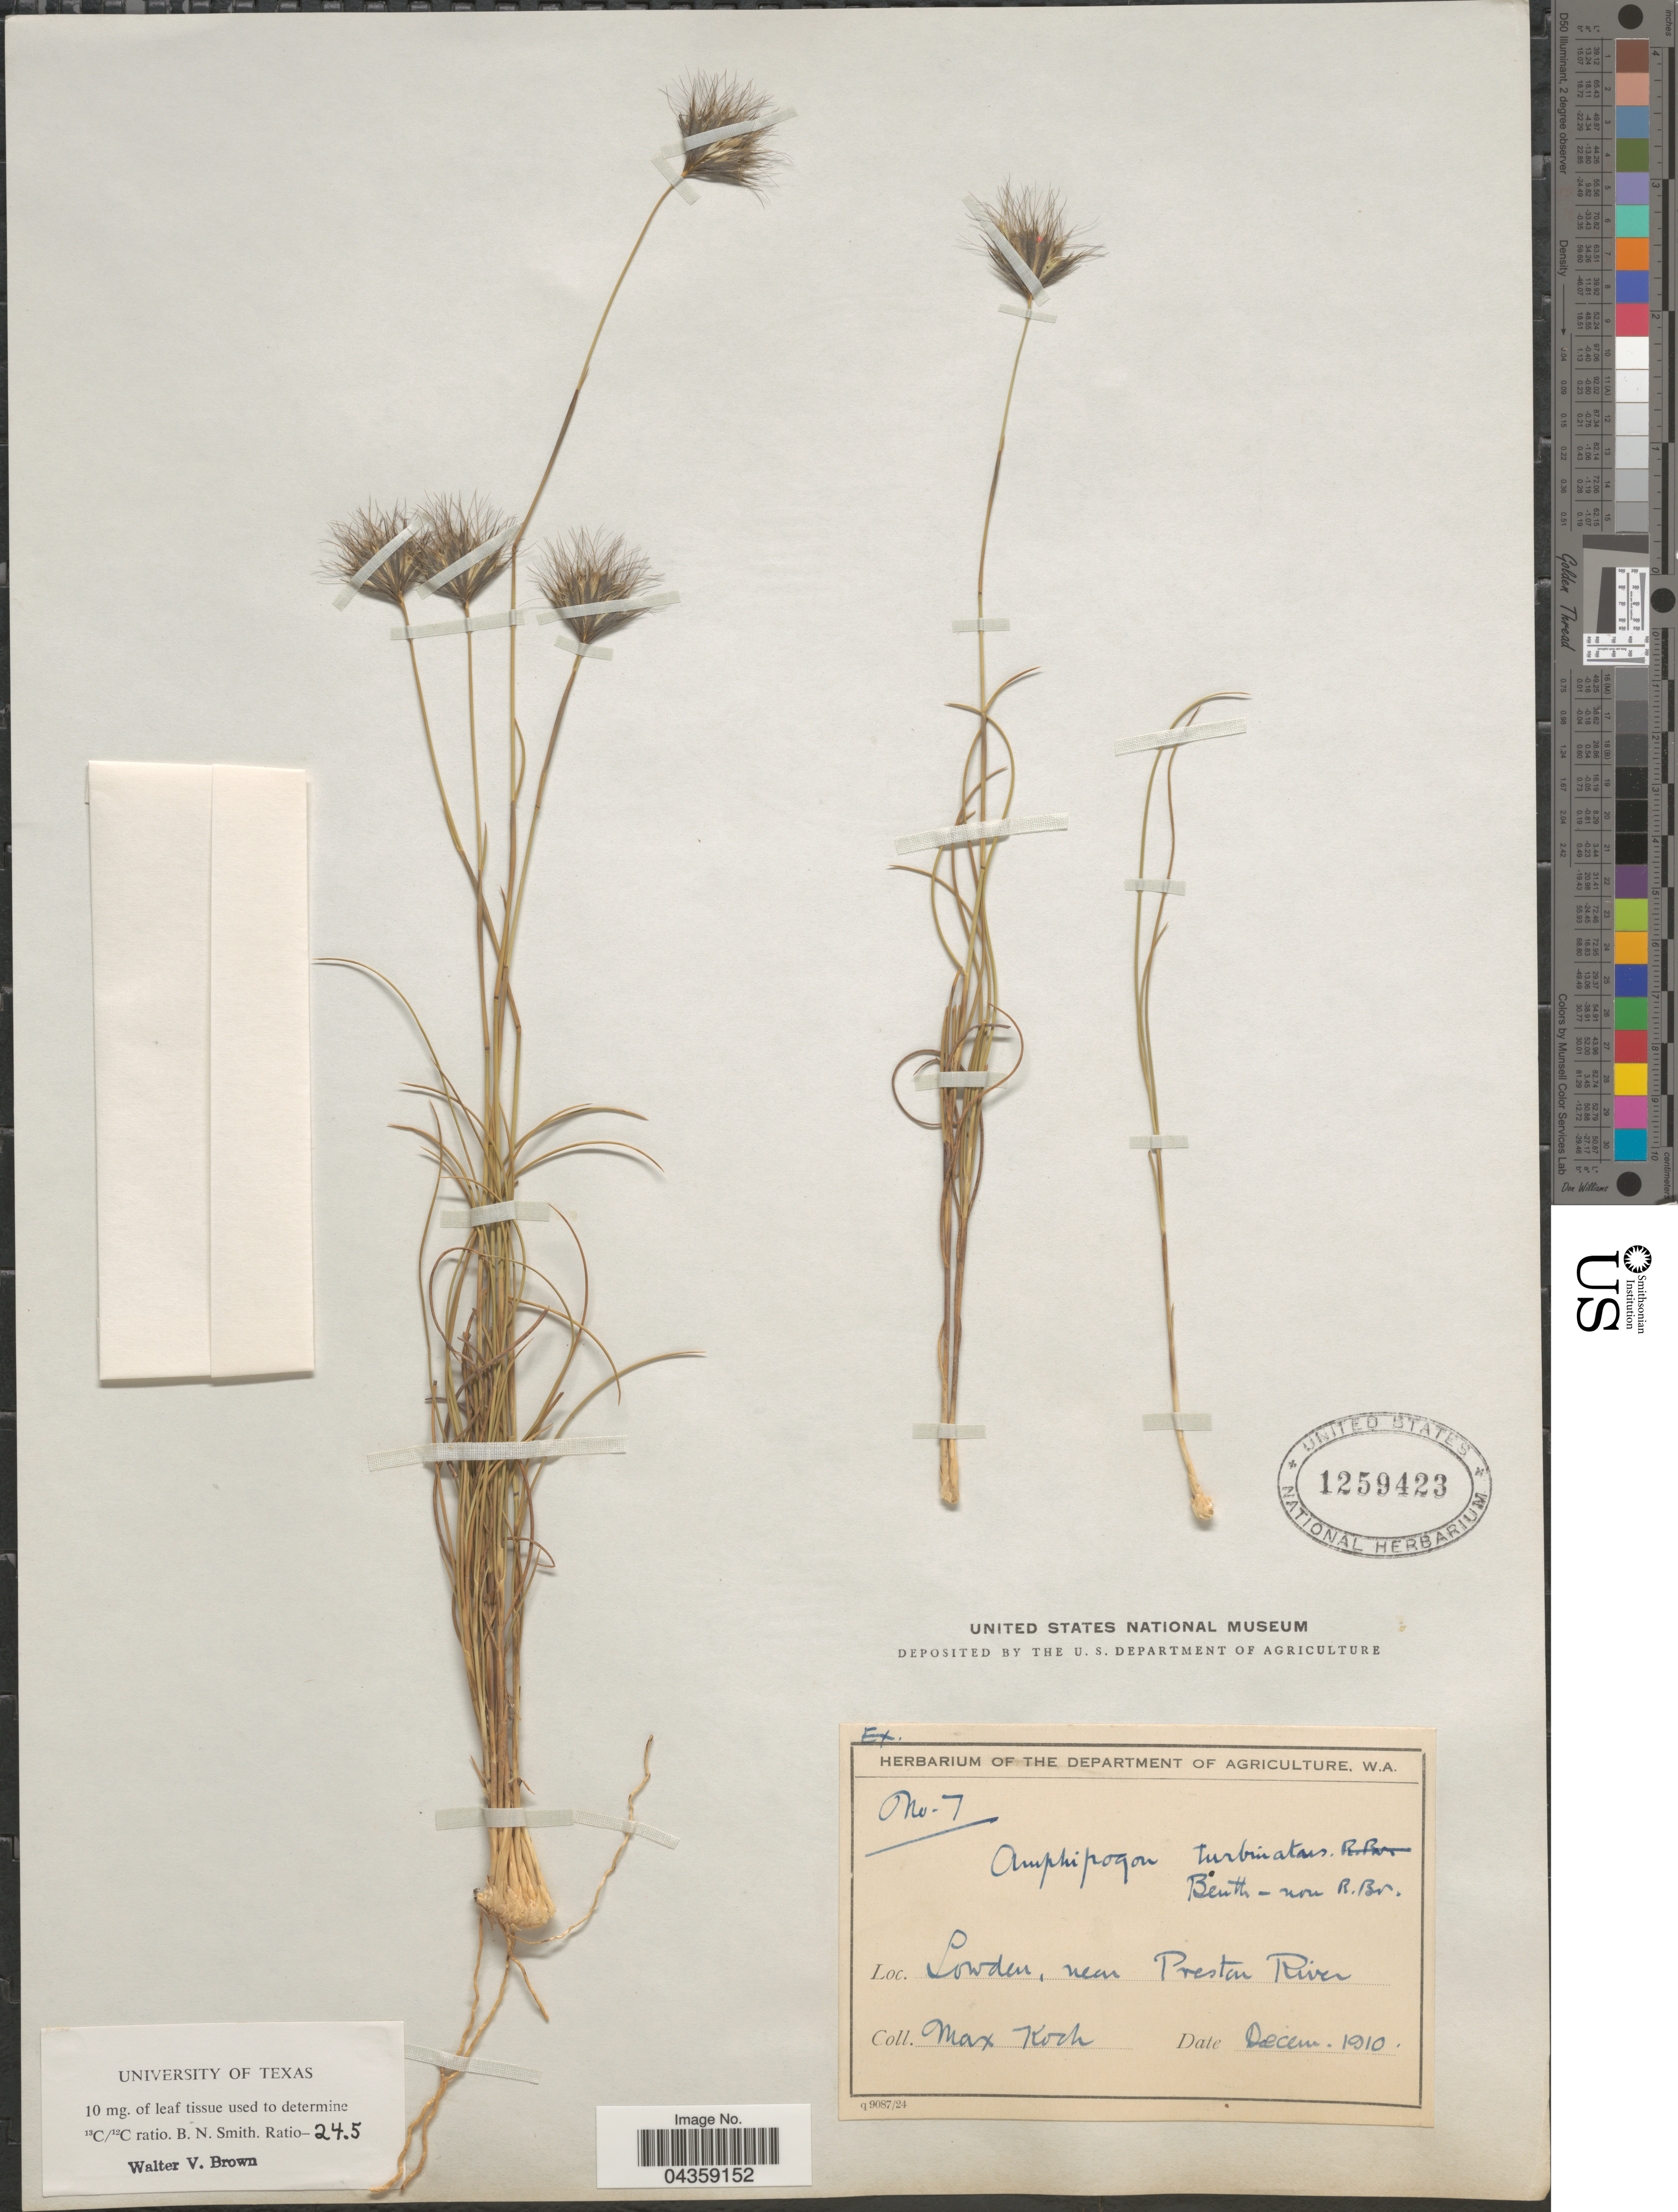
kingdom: Plantae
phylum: Tracheophyta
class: Liliopsida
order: Poales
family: Poaceae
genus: Amphipogon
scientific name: Amphipogon turbinatus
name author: R. Br.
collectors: M. Koch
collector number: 7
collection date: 1910-12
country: Australia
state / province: Western Australia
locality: Lowden, near Preston River.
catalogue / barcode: US 1259423